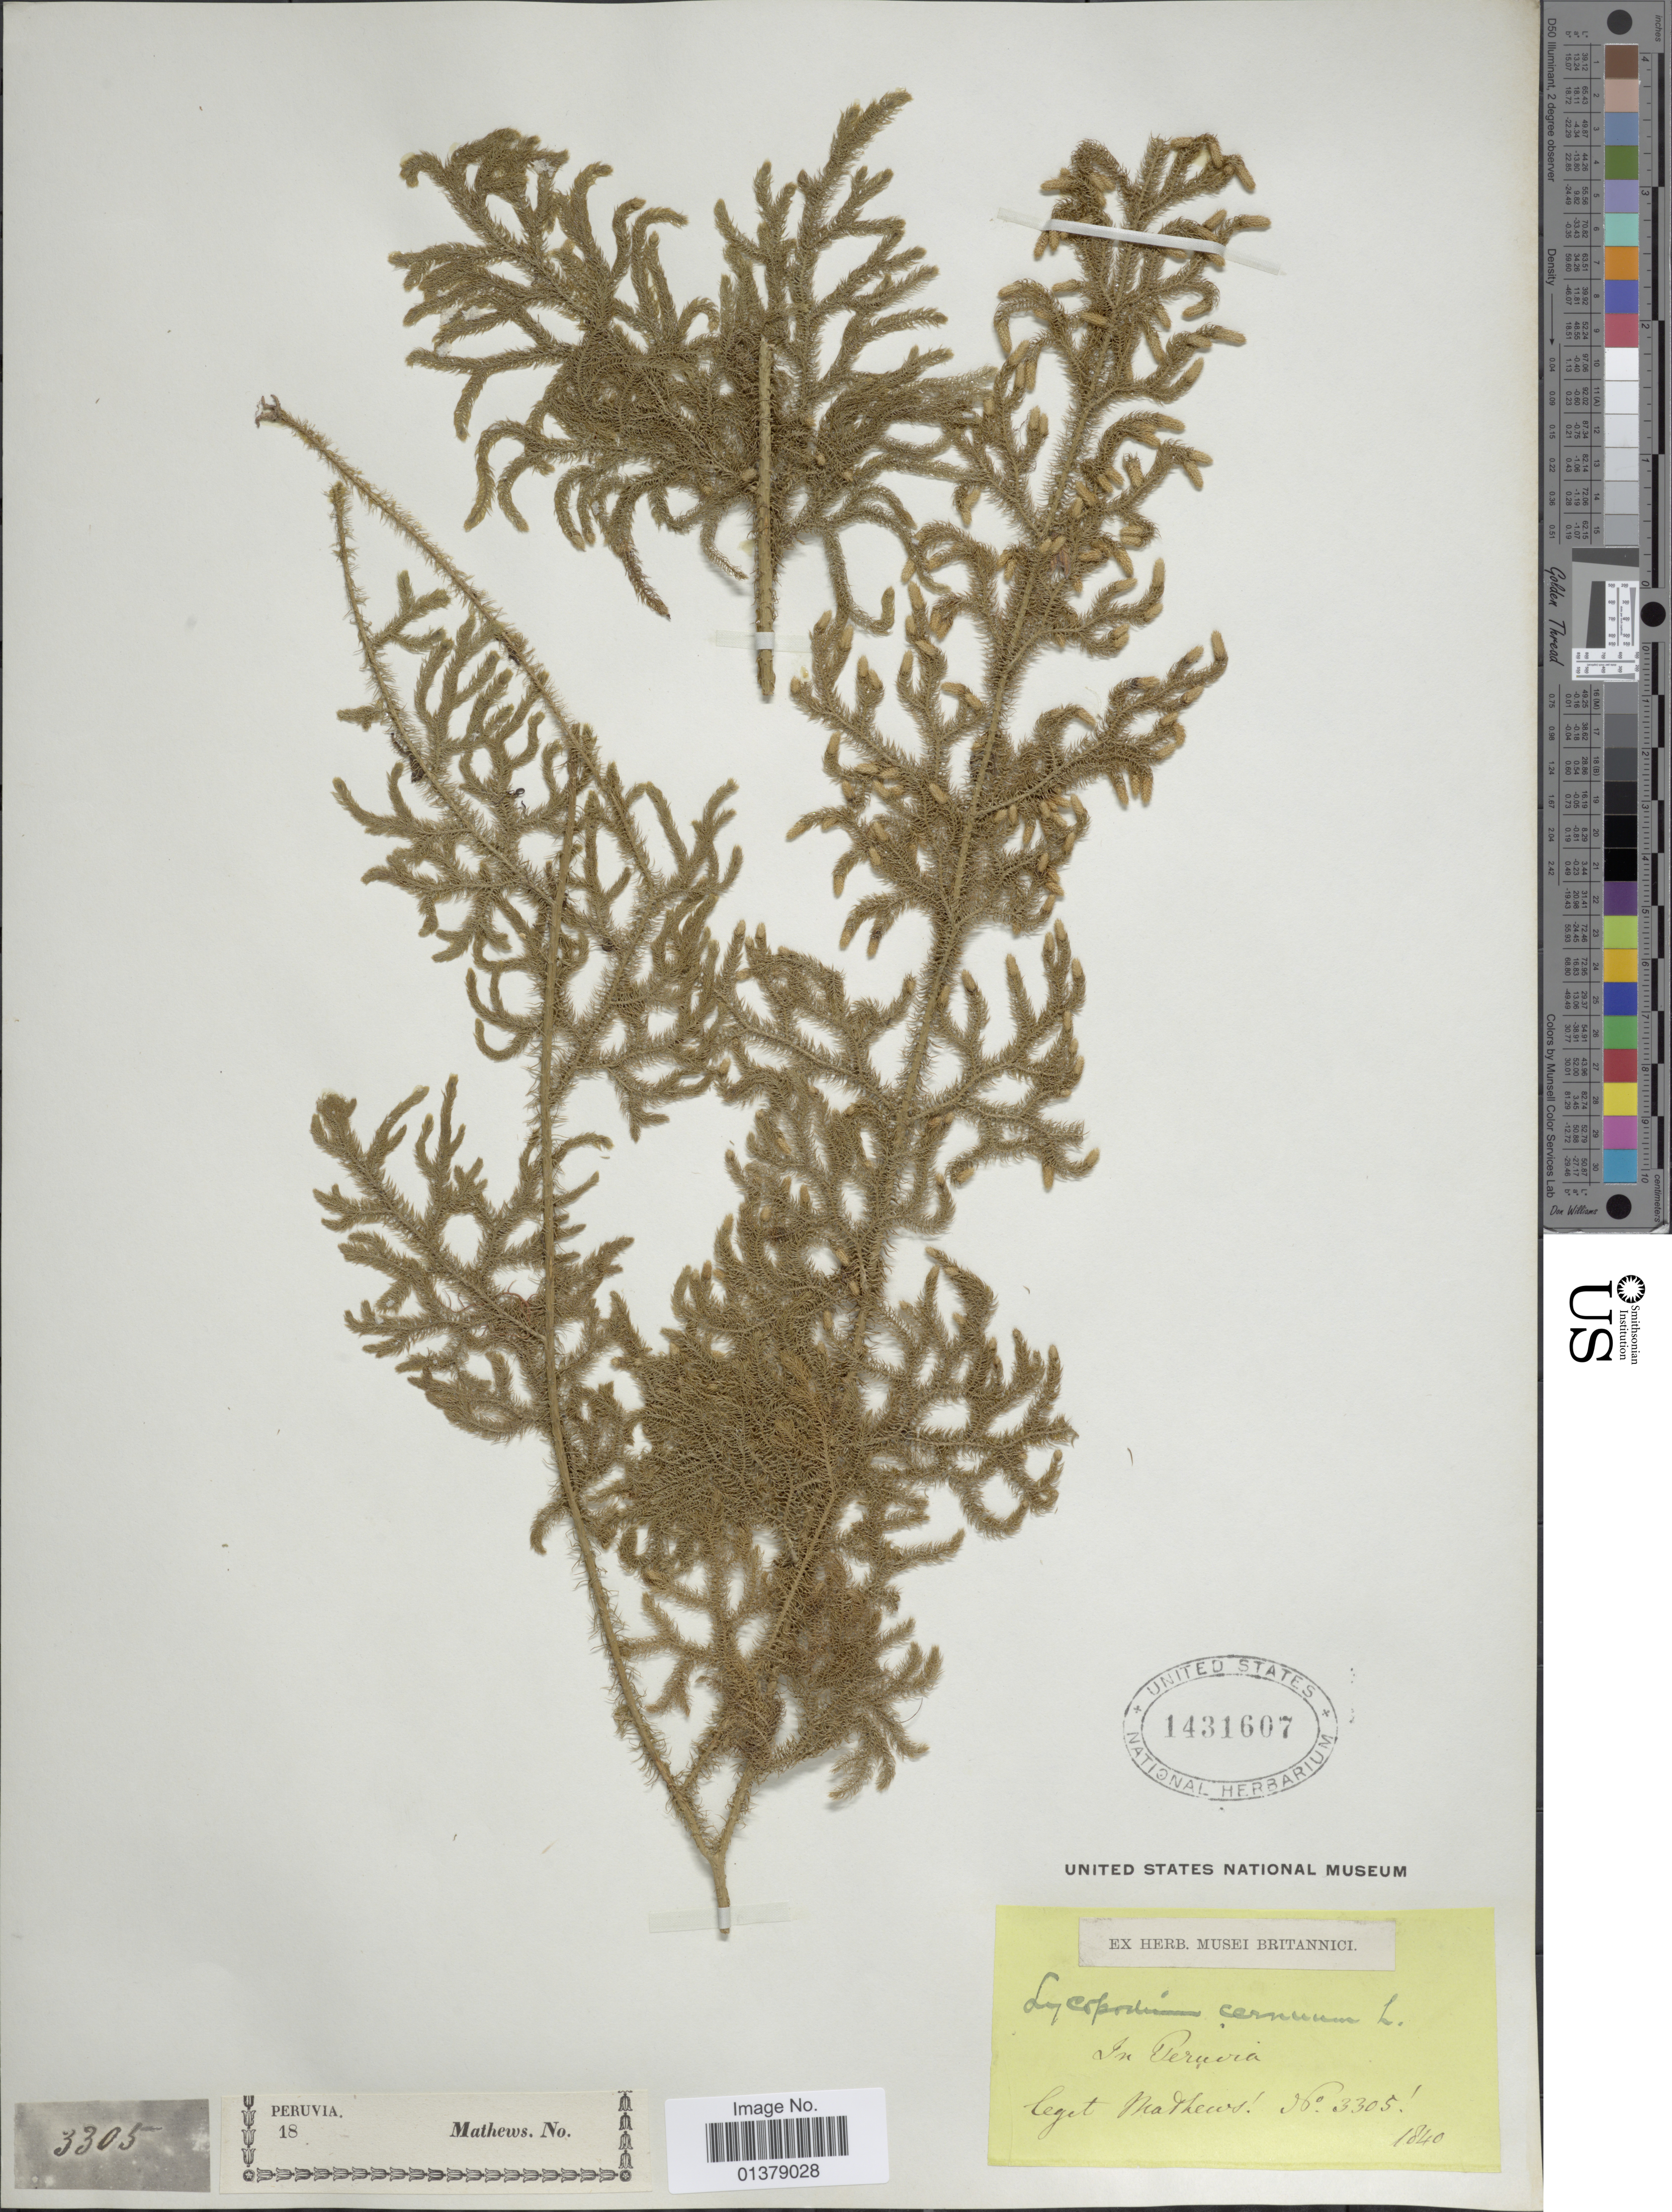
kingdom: Plantae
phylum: Tracheophyta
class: Lycopodiopsida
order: Lycopodiales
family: Lycopodiaceae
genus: Palhinhaea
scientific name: Palhinhaea cernua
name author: (L.) Vasc. & Franco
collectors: -- Mathews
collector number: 3305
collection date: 1840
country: Peru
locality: In Peruvia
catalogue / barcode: US 1431607